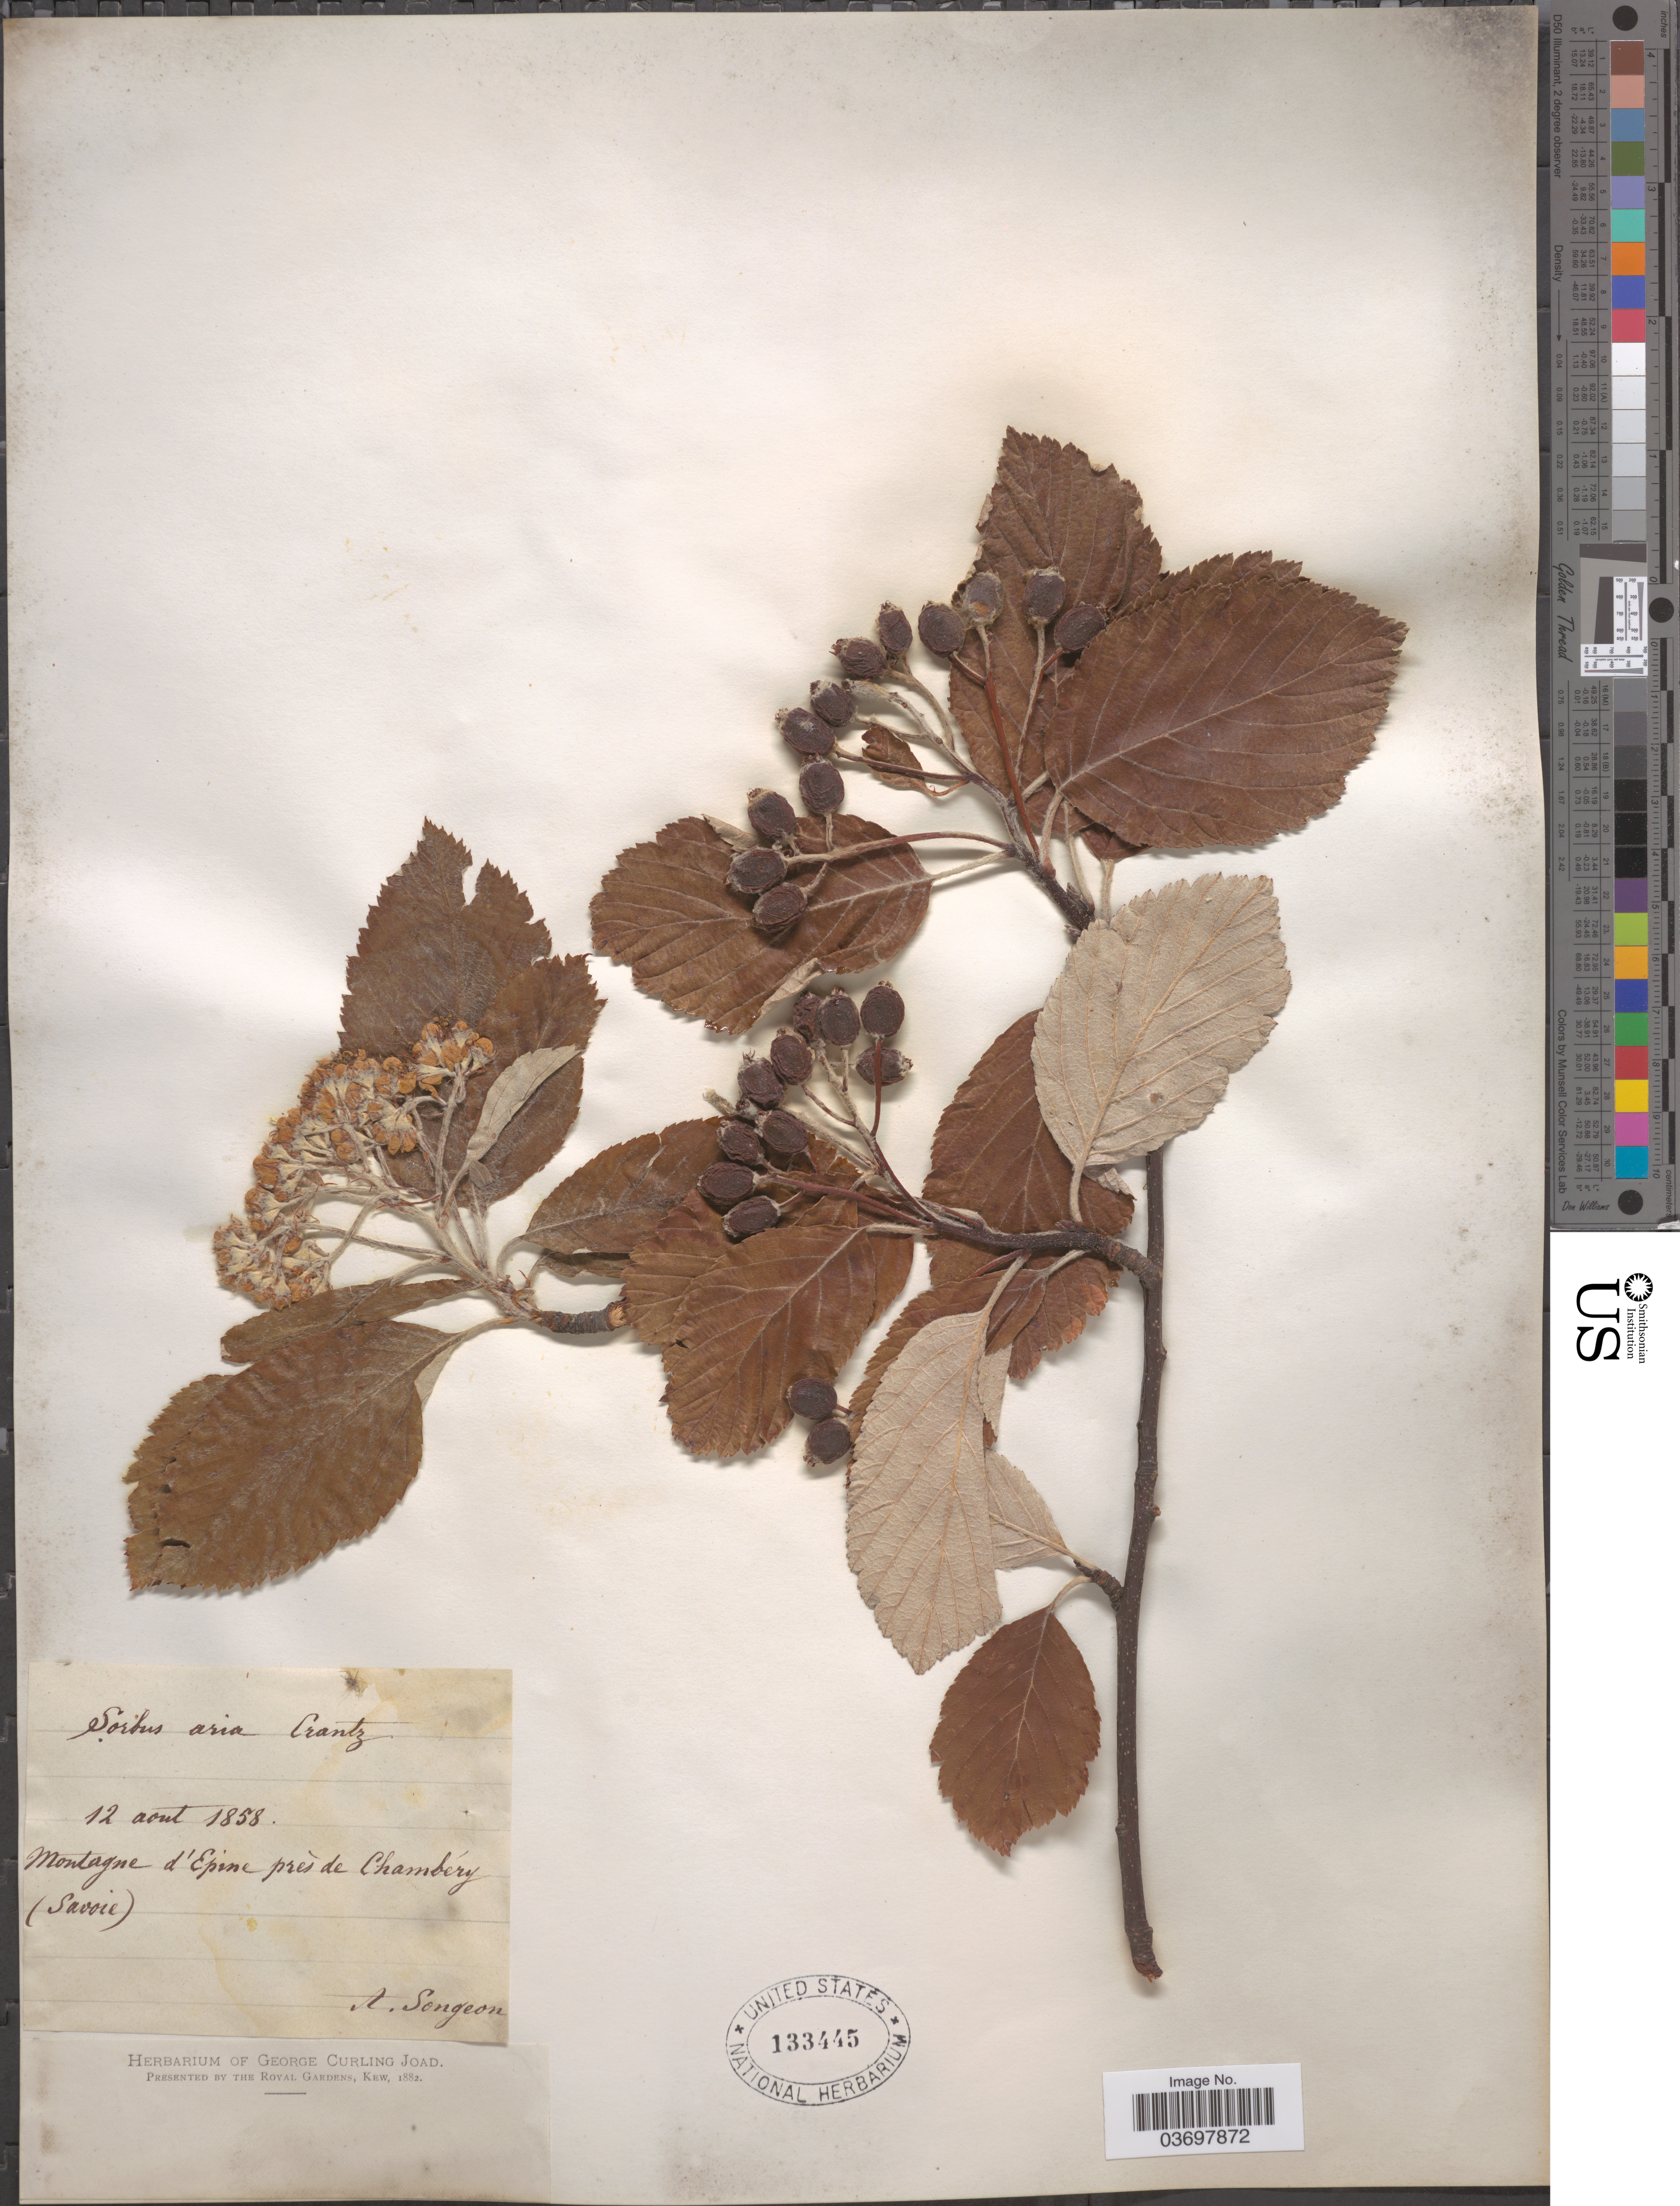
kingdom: Plantae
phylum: Tracheophyta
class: Magnoliopsida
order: Rosales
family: Rosaceae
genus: Sorbus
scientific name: Sorbus aria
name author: (L.) Crantz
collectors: A. Songeon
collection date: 1858-08-12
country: France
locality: Montagne d'Epine près de Chambéry (Savoie).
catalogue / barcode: US 133445